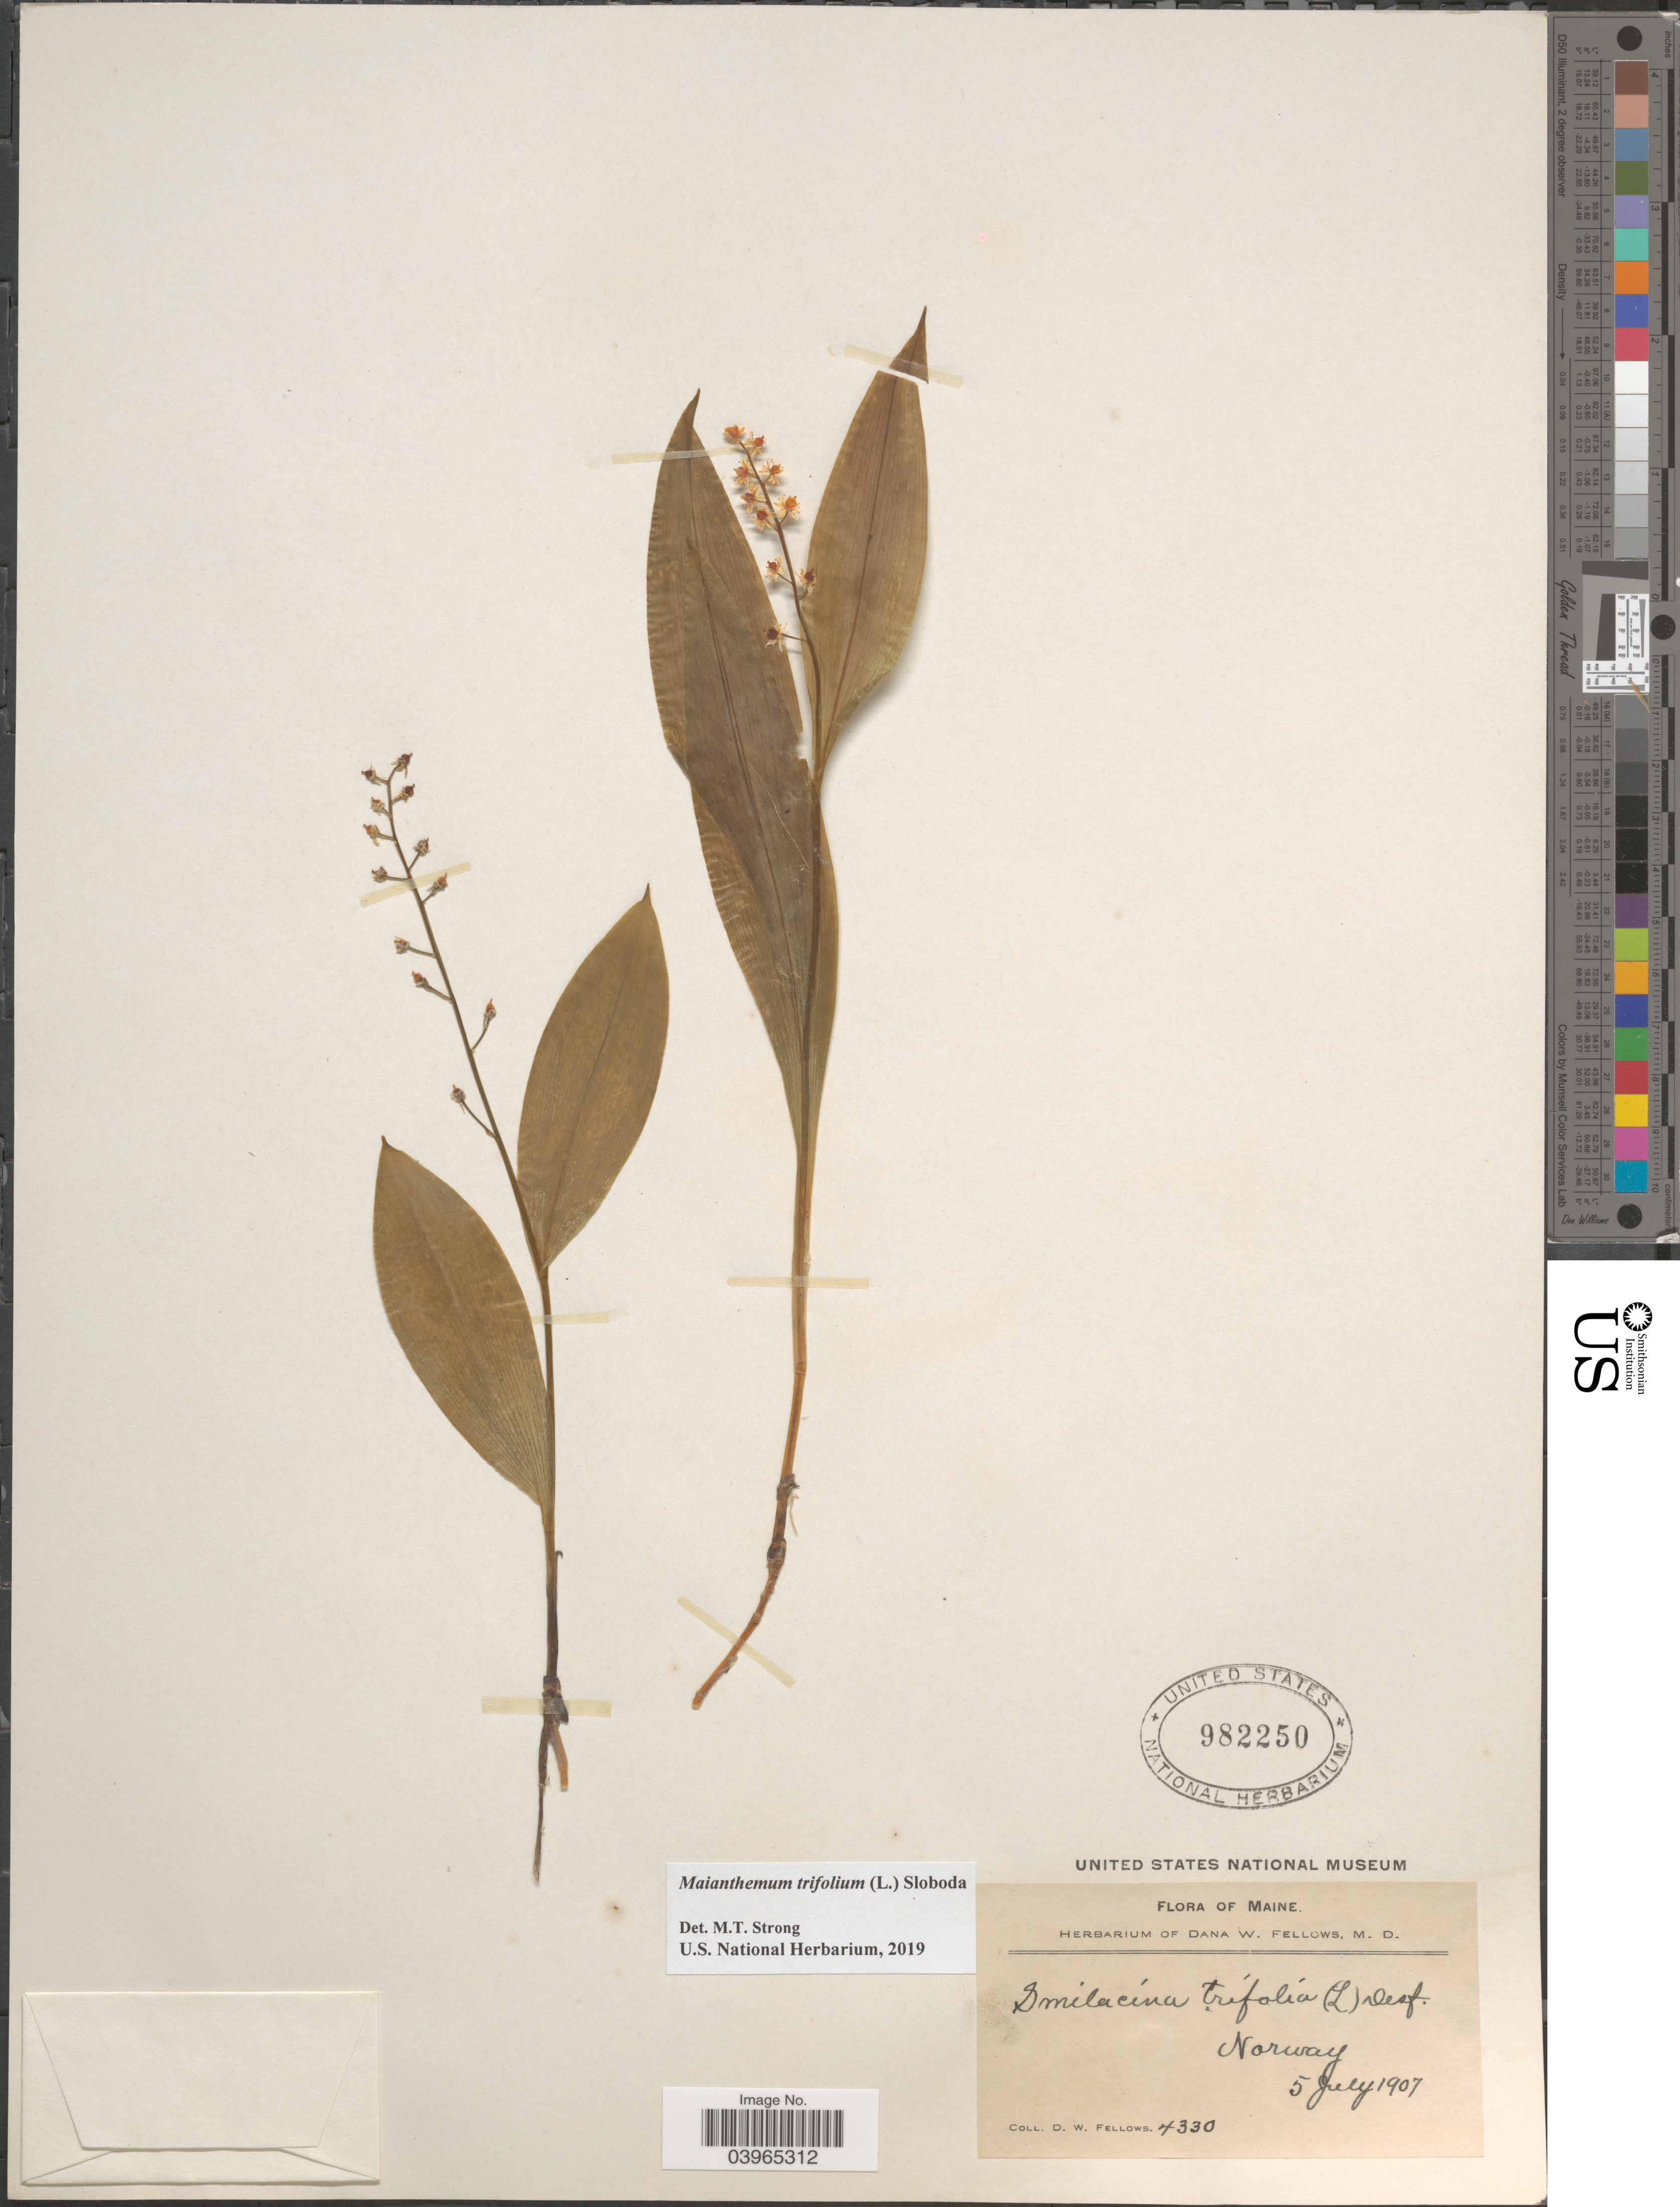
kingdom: Plantae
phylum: Tracheophyta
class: Liliopsida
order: Asparagales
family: Asparagaceae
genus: Maianthemum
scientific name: Maianthemum trifolium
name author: (L.) Sloboda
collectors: D. W. Fellows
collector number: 4330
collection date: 1907-07-05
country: United States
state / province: Maine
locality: Norway.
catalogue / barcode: US 982250